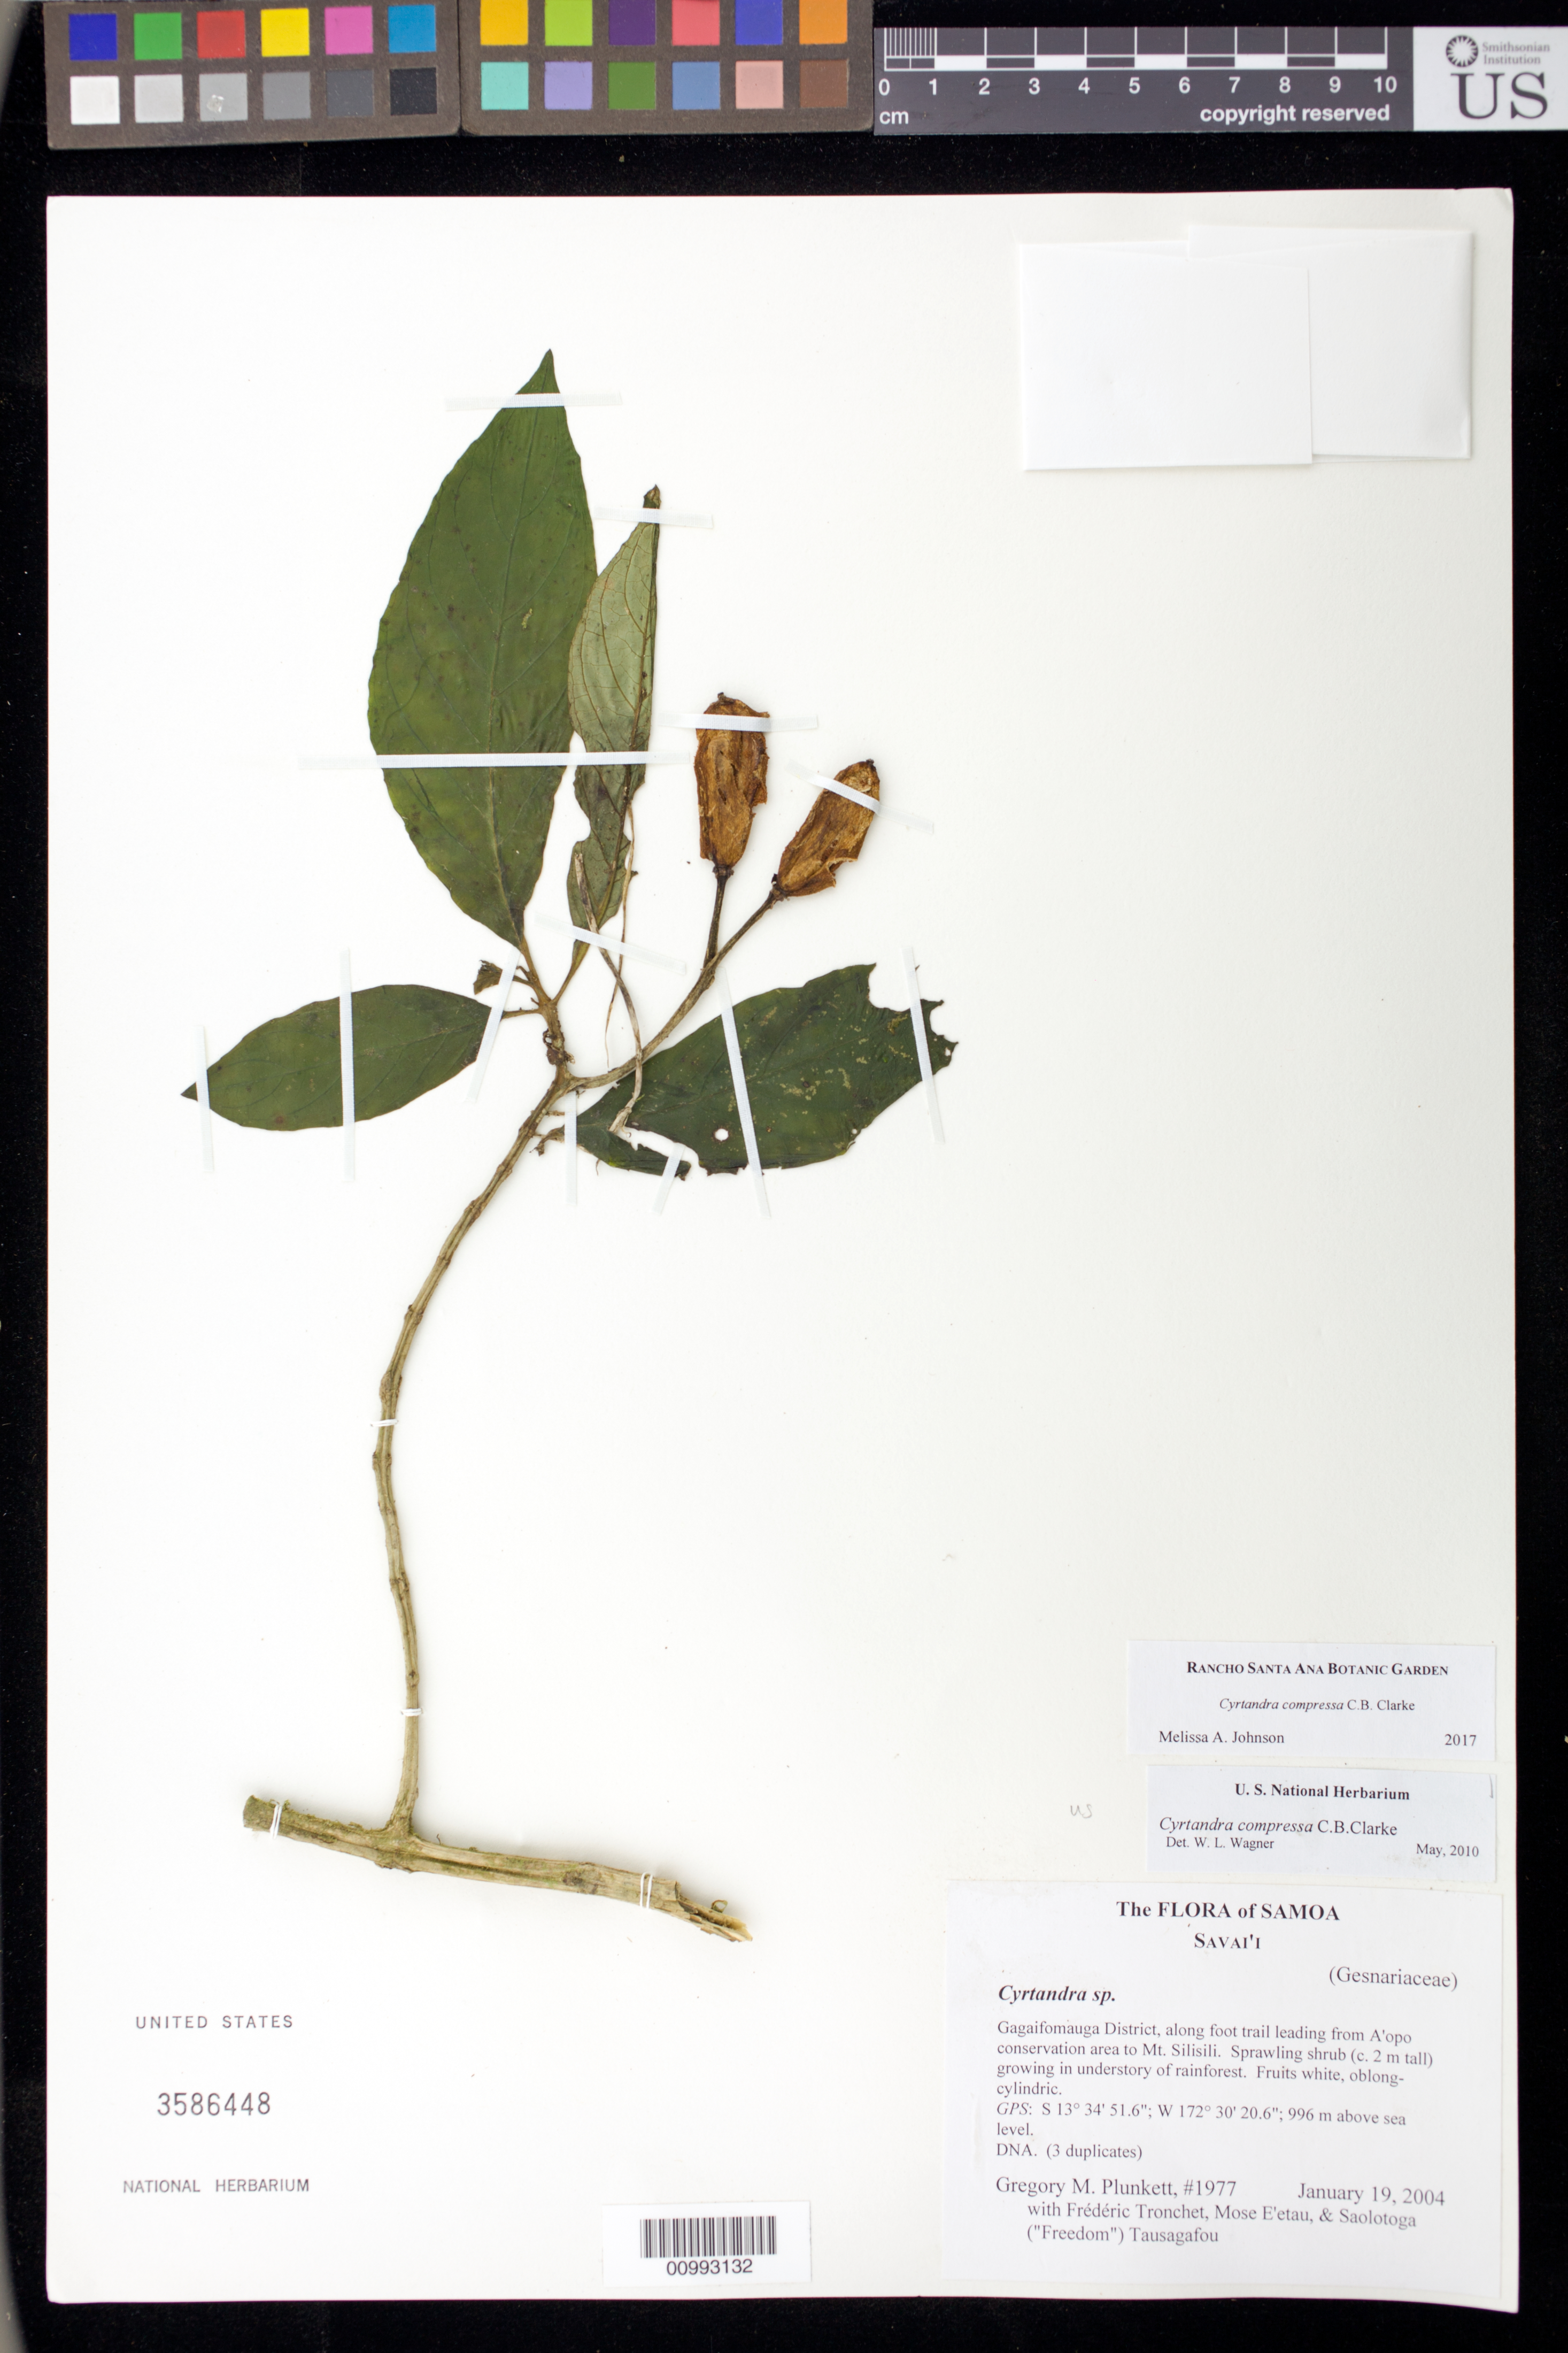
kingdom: Plantae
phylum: Tracheophyta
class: Magnoliopsida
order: Lamiales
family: Gesneriaceae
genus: Cyrtandra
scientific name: Cyrtandra compressa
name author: C.B. Clarke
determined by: Johnson, Melissa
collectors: G. M. Plunkett & et al.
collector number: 1977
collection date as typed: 19 Jan 2004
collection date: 2004-01-19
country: Samoa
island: Savai'i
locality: Gagaifomauga District, along foot trail leading from A'opo conservation area to Mt. Silisili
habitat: understory of a rainforest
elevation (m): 996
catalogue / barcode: US 3586448